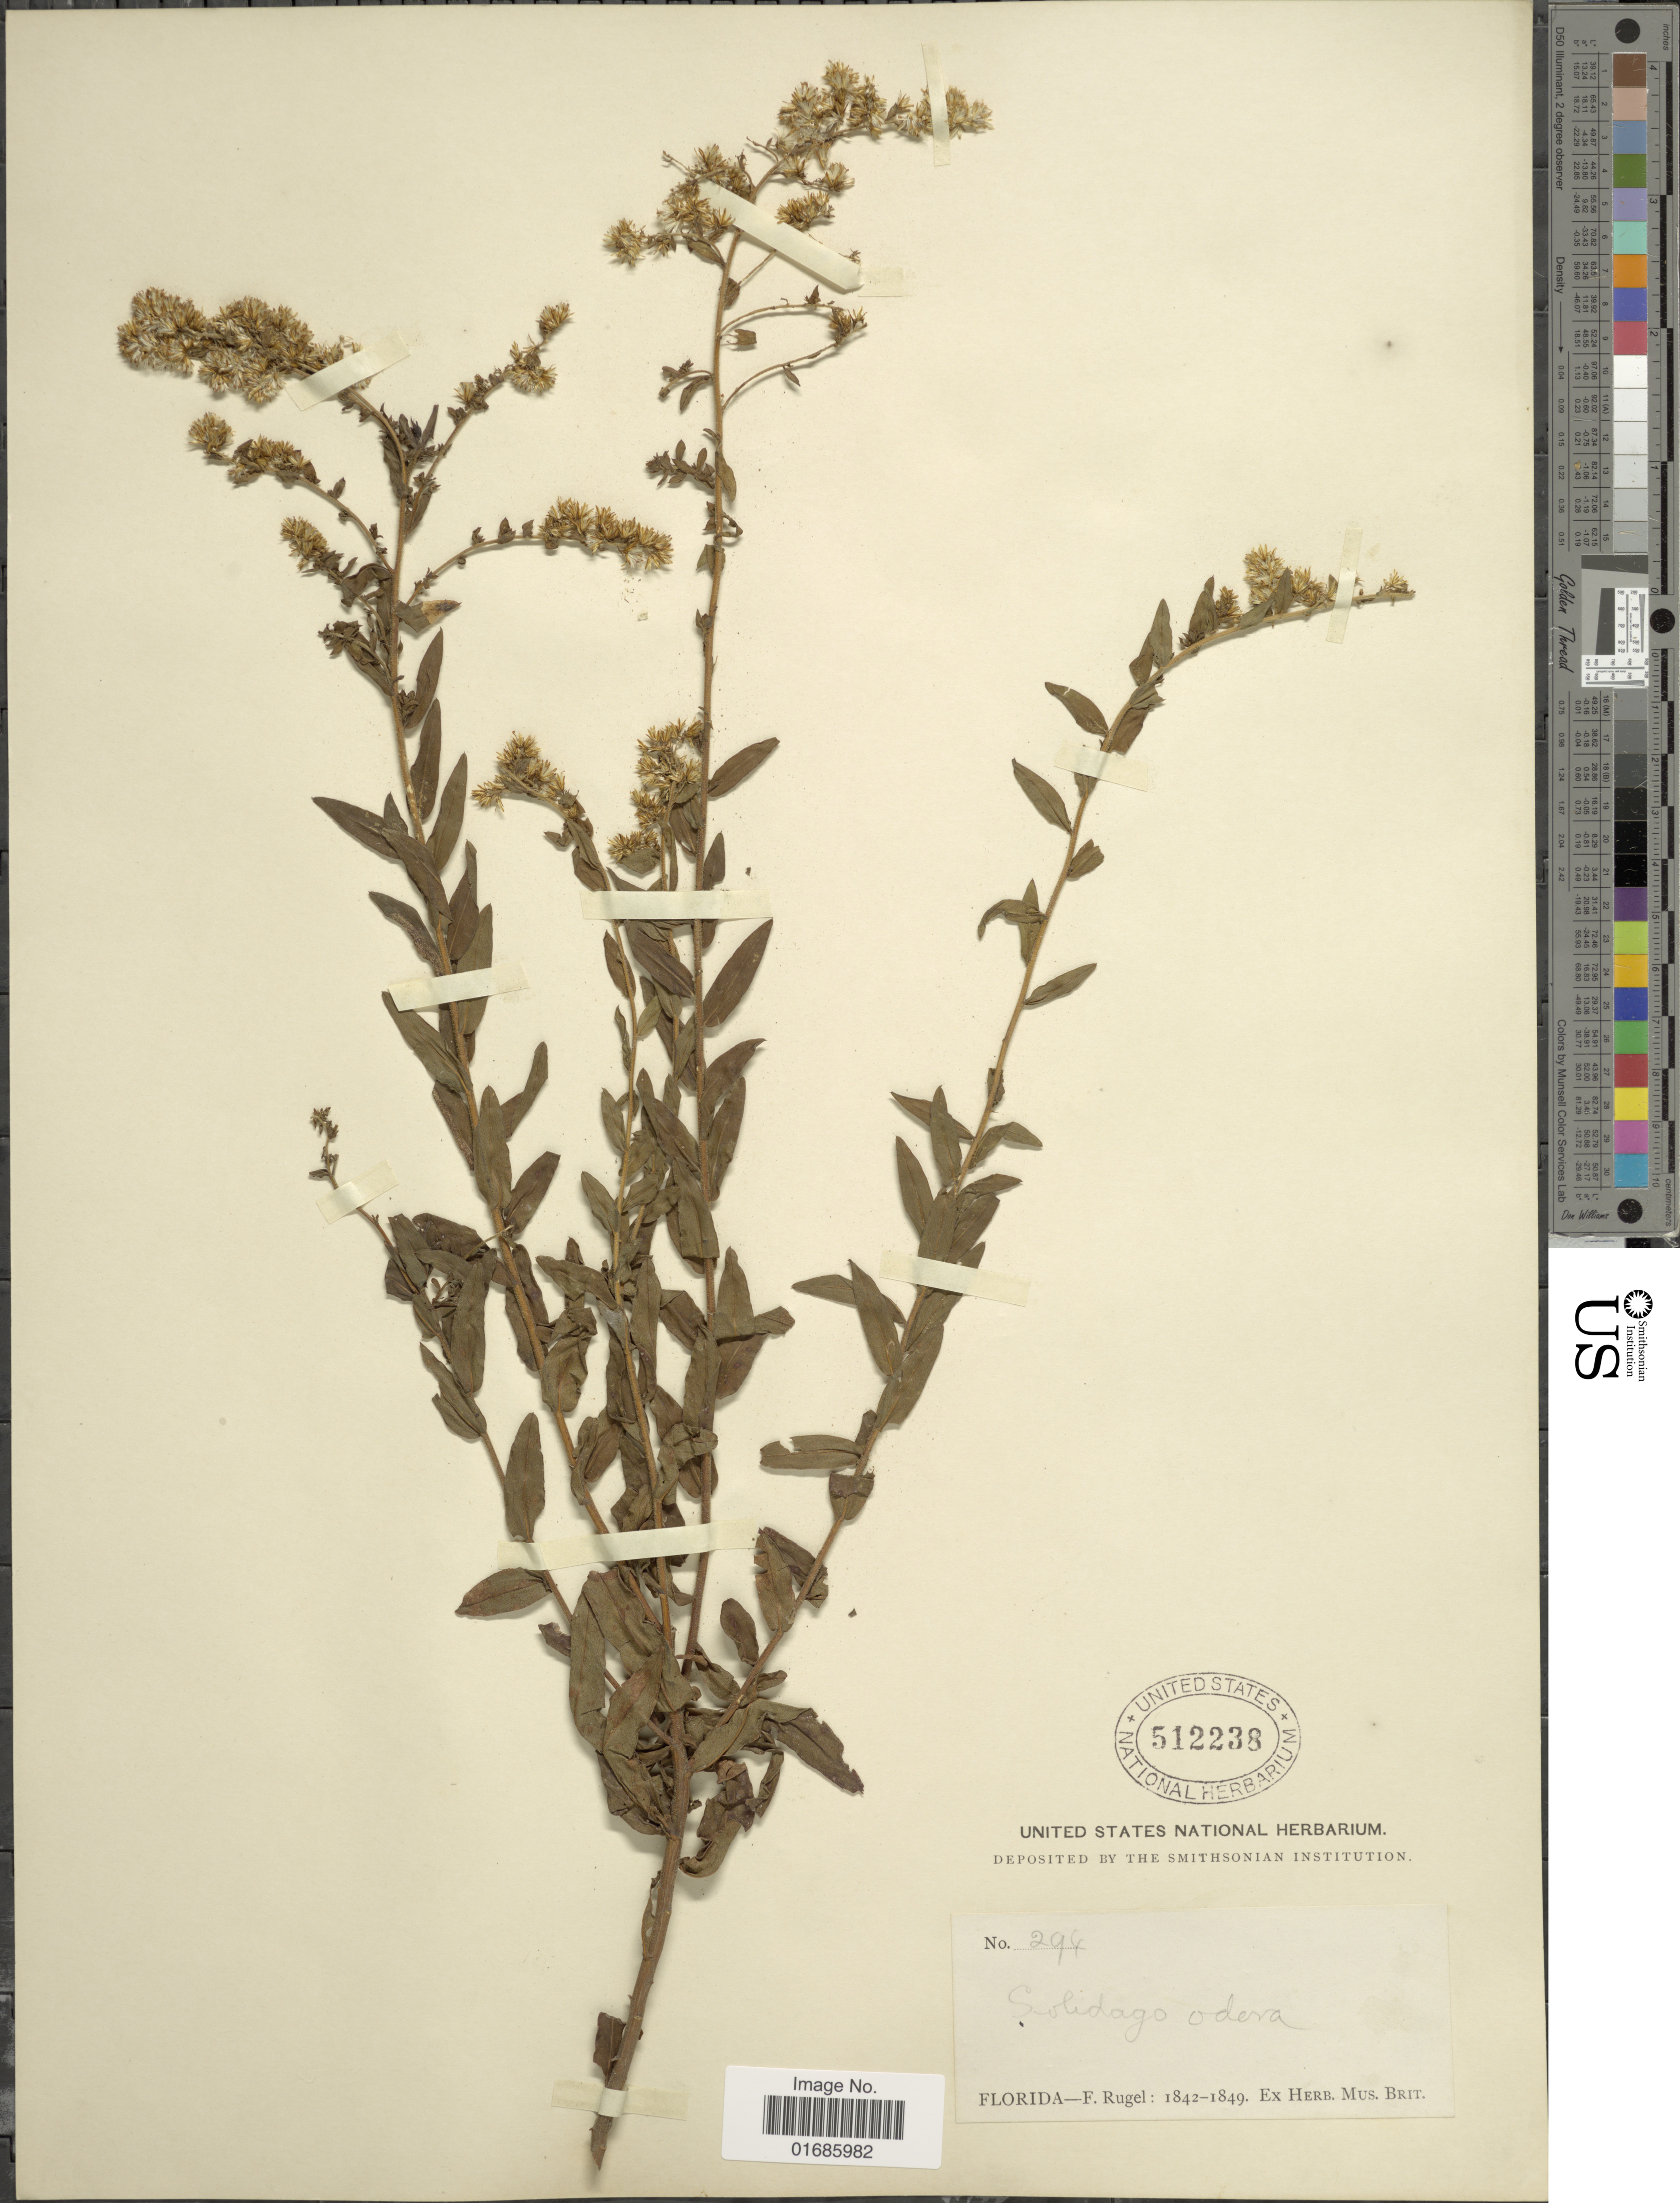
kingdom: Plantae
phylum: Tracheophyta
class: Magnoliopsida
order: Asterales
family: Asteraceae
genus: Solidago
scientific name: Solidago chapmanii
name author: Torr. & A. Gray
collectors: F. Rugel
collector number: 294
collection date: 1842/1849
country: United States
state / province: Florida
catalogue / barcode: US 512238